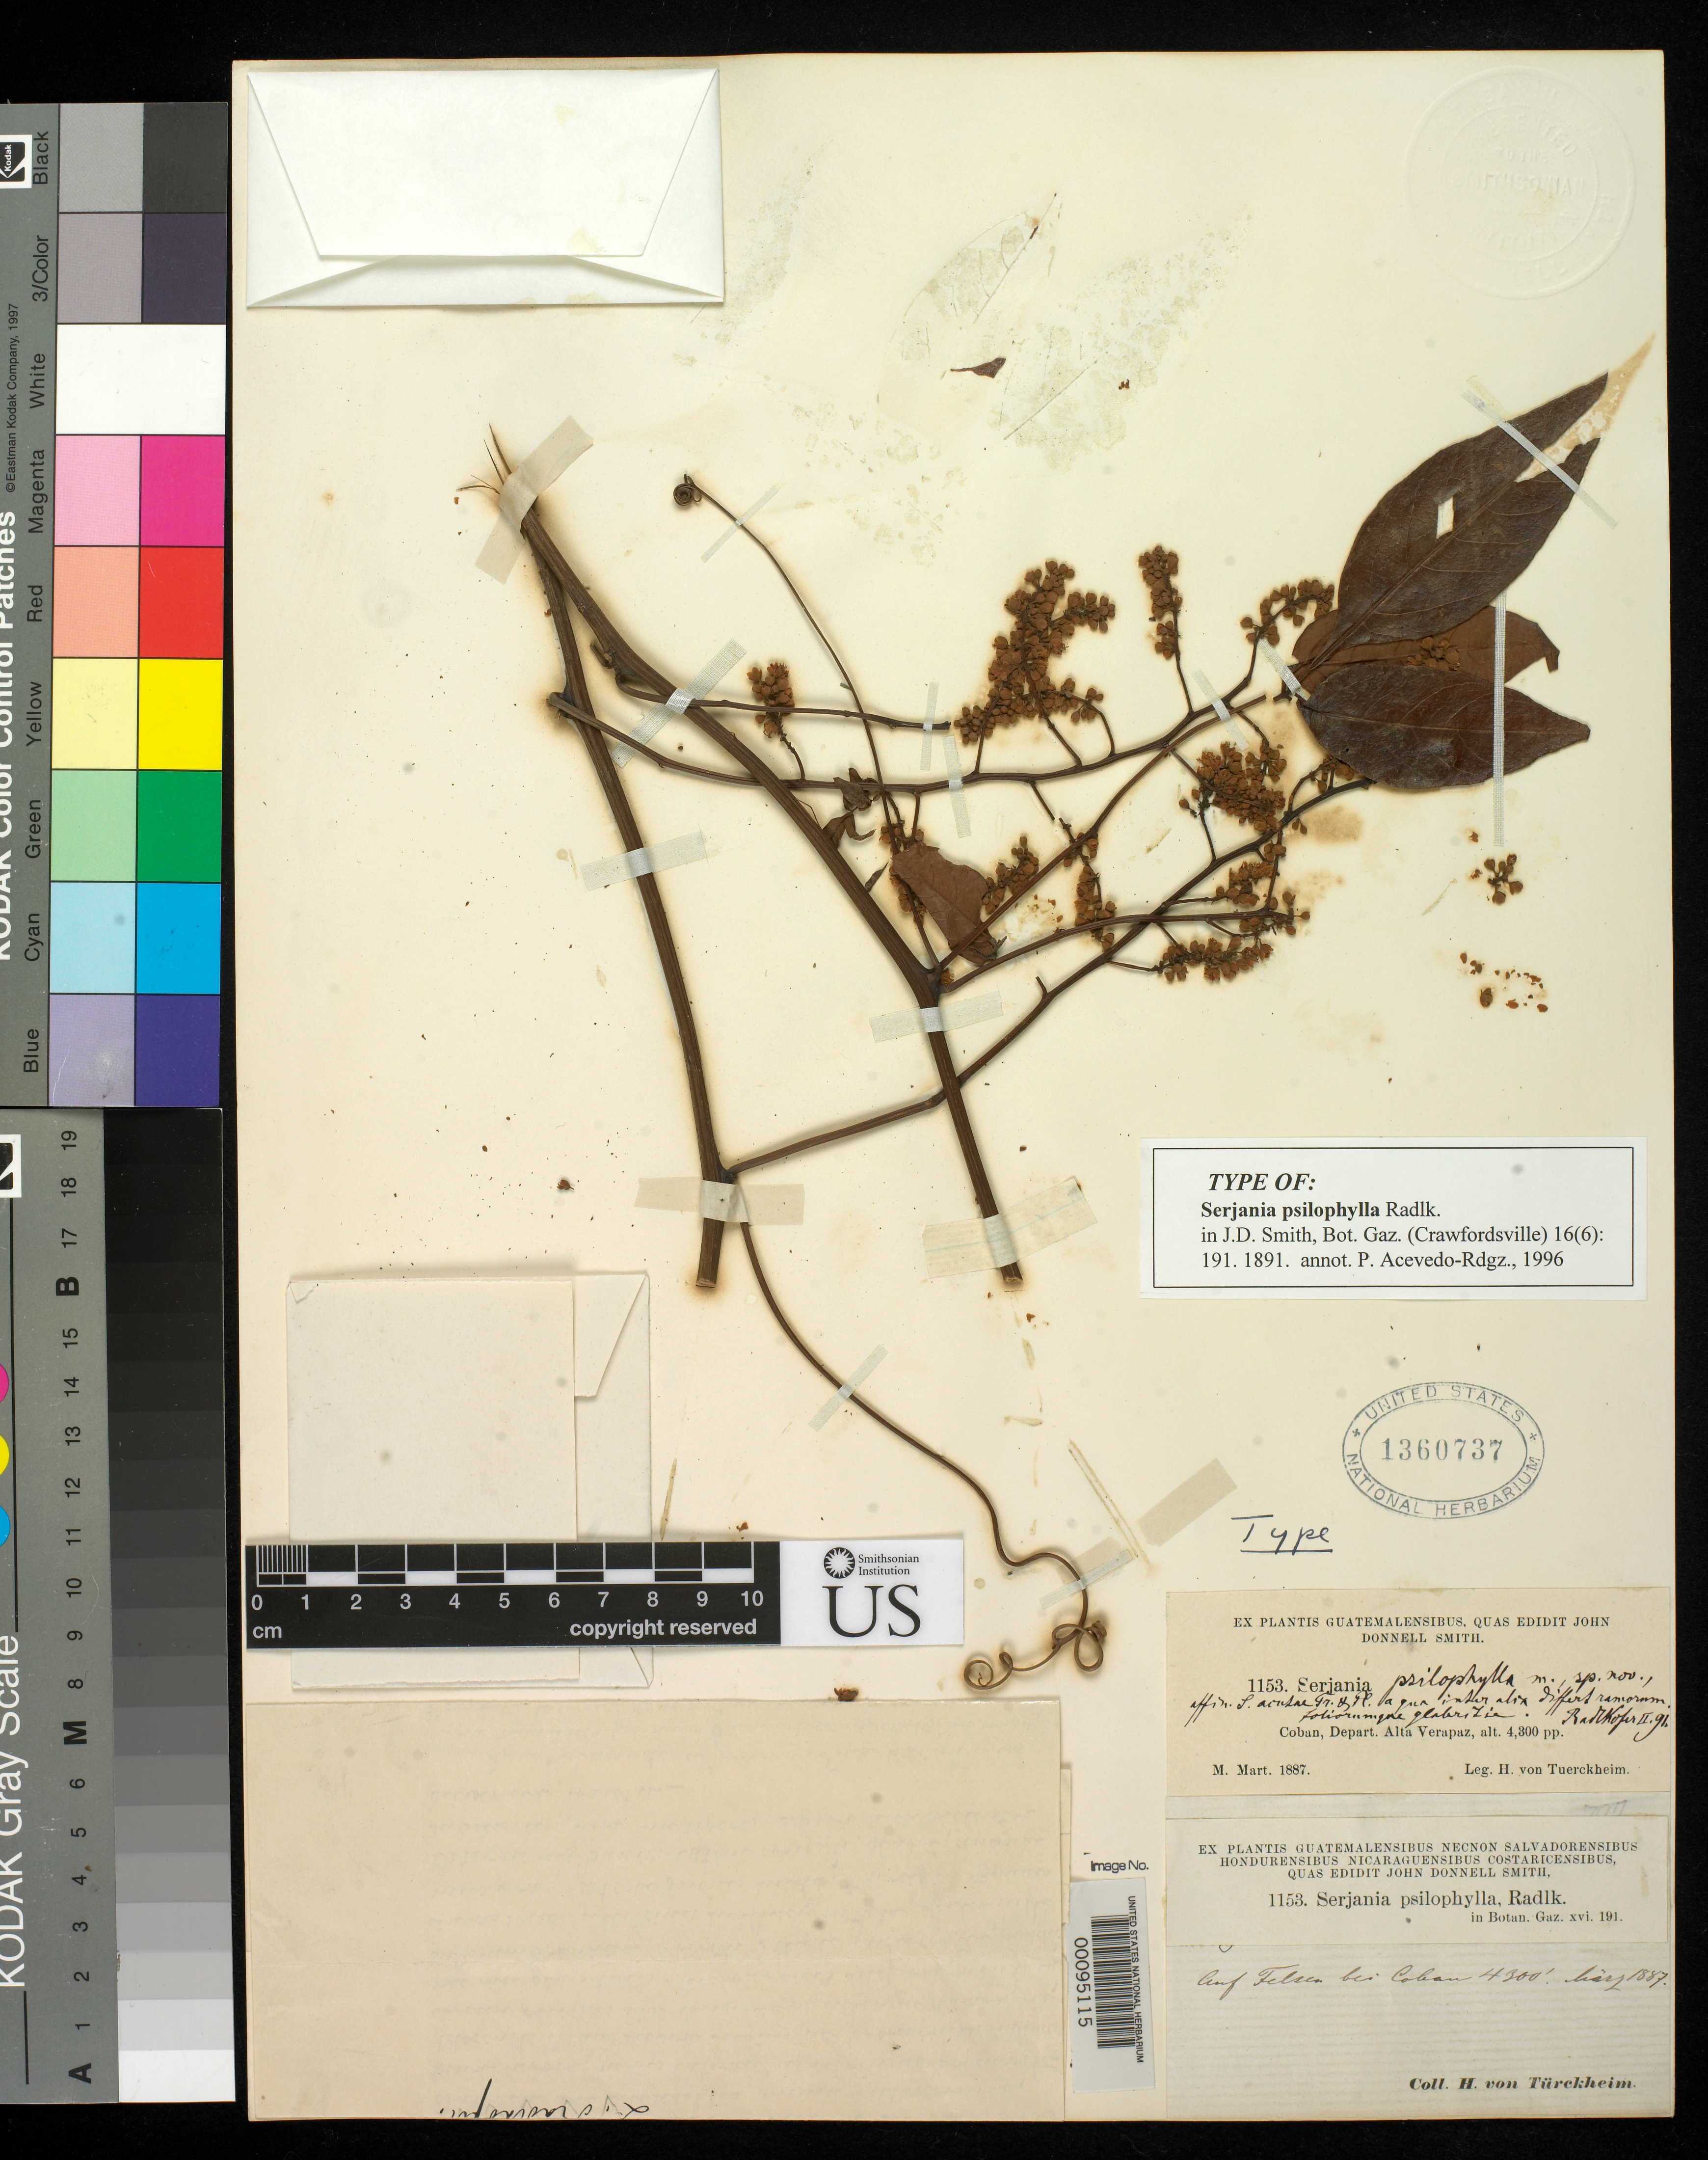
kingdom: Plantae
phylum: Tracheophyta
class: Magnoliopsida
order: Sapindales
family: Sapindaceae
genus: Serjania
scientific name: Serjania psilophylla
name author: Radlk. in Donn. Sm.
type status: Isotype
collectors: H. von Türckheim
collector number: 1153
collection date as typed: Mar 1887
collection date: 1887-03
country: Guatemala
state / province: Alta Verapaz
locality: Cobán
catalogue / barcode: US 1360737